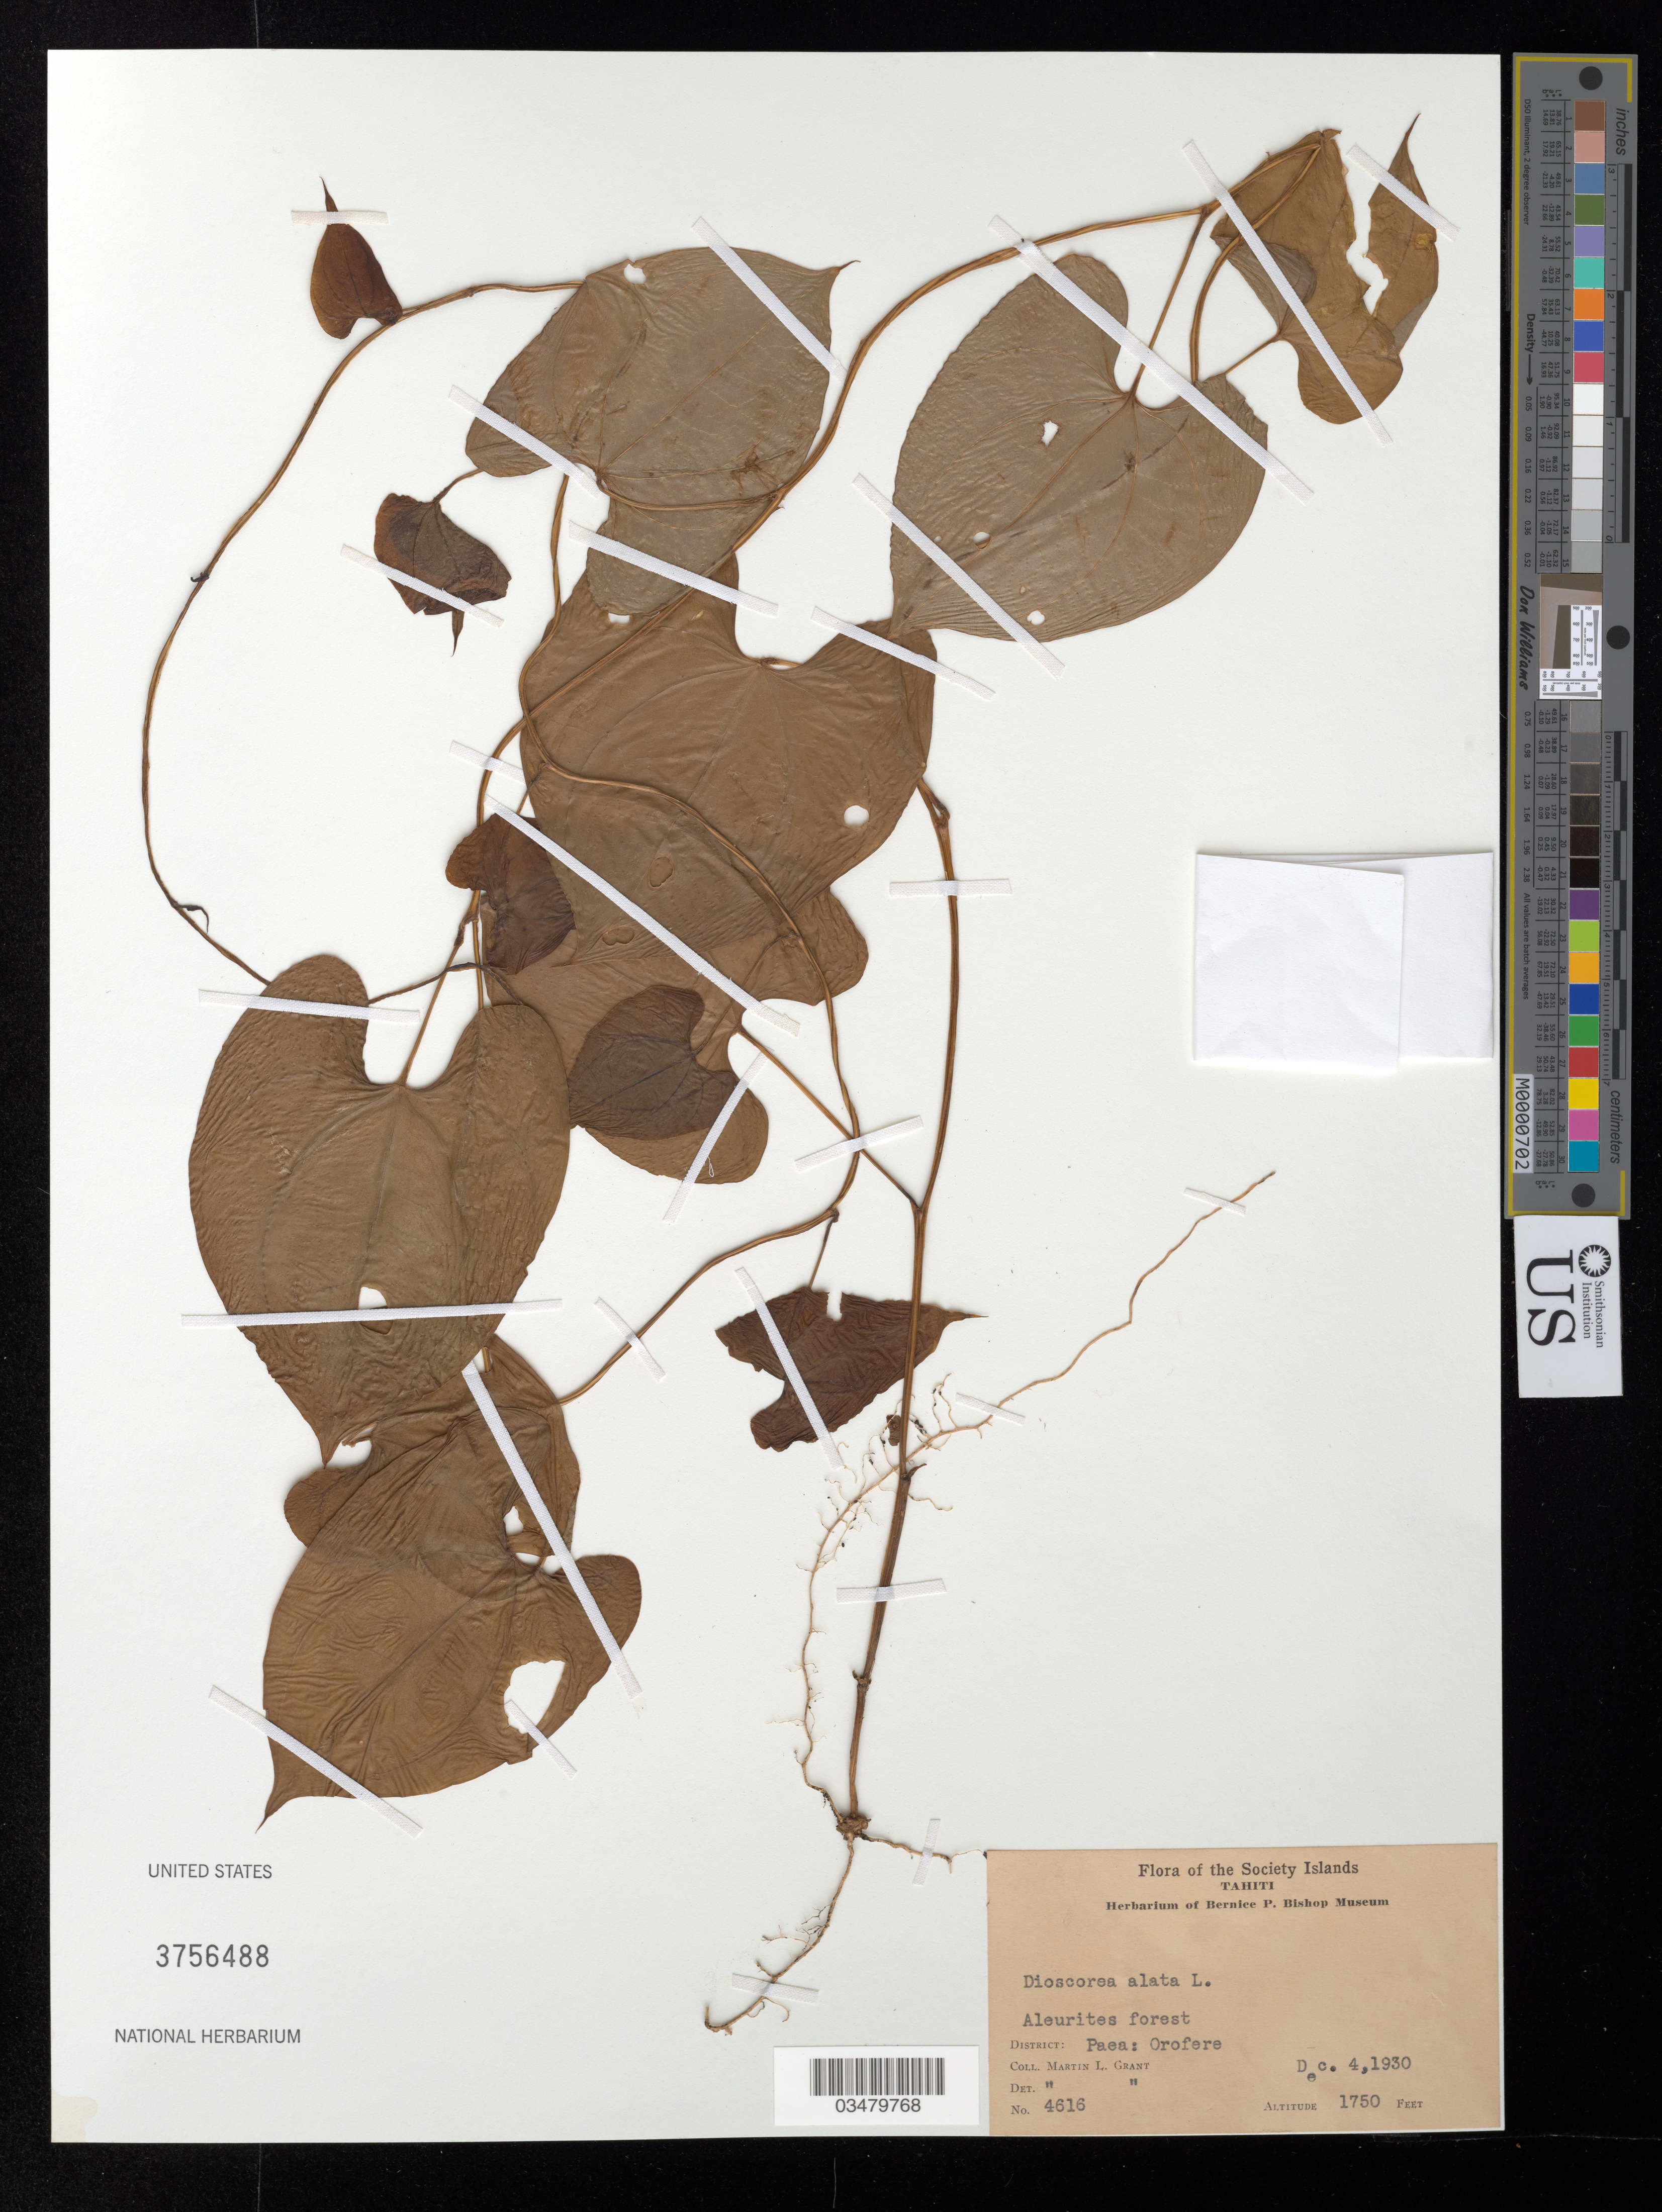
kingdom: Plantae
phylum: Tracheophyta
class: Liliopsida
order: Dioscoreales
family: Dioscoreaceae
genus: Dioscorea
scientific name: Dioscorea alata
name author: L.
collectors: M. L. Grant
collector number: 4616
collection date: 1930-12-04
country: French Polynesia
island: Tahiti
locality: Orofere, Distr. Paea.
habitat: Forest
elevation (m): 533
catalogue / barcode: US 3756488